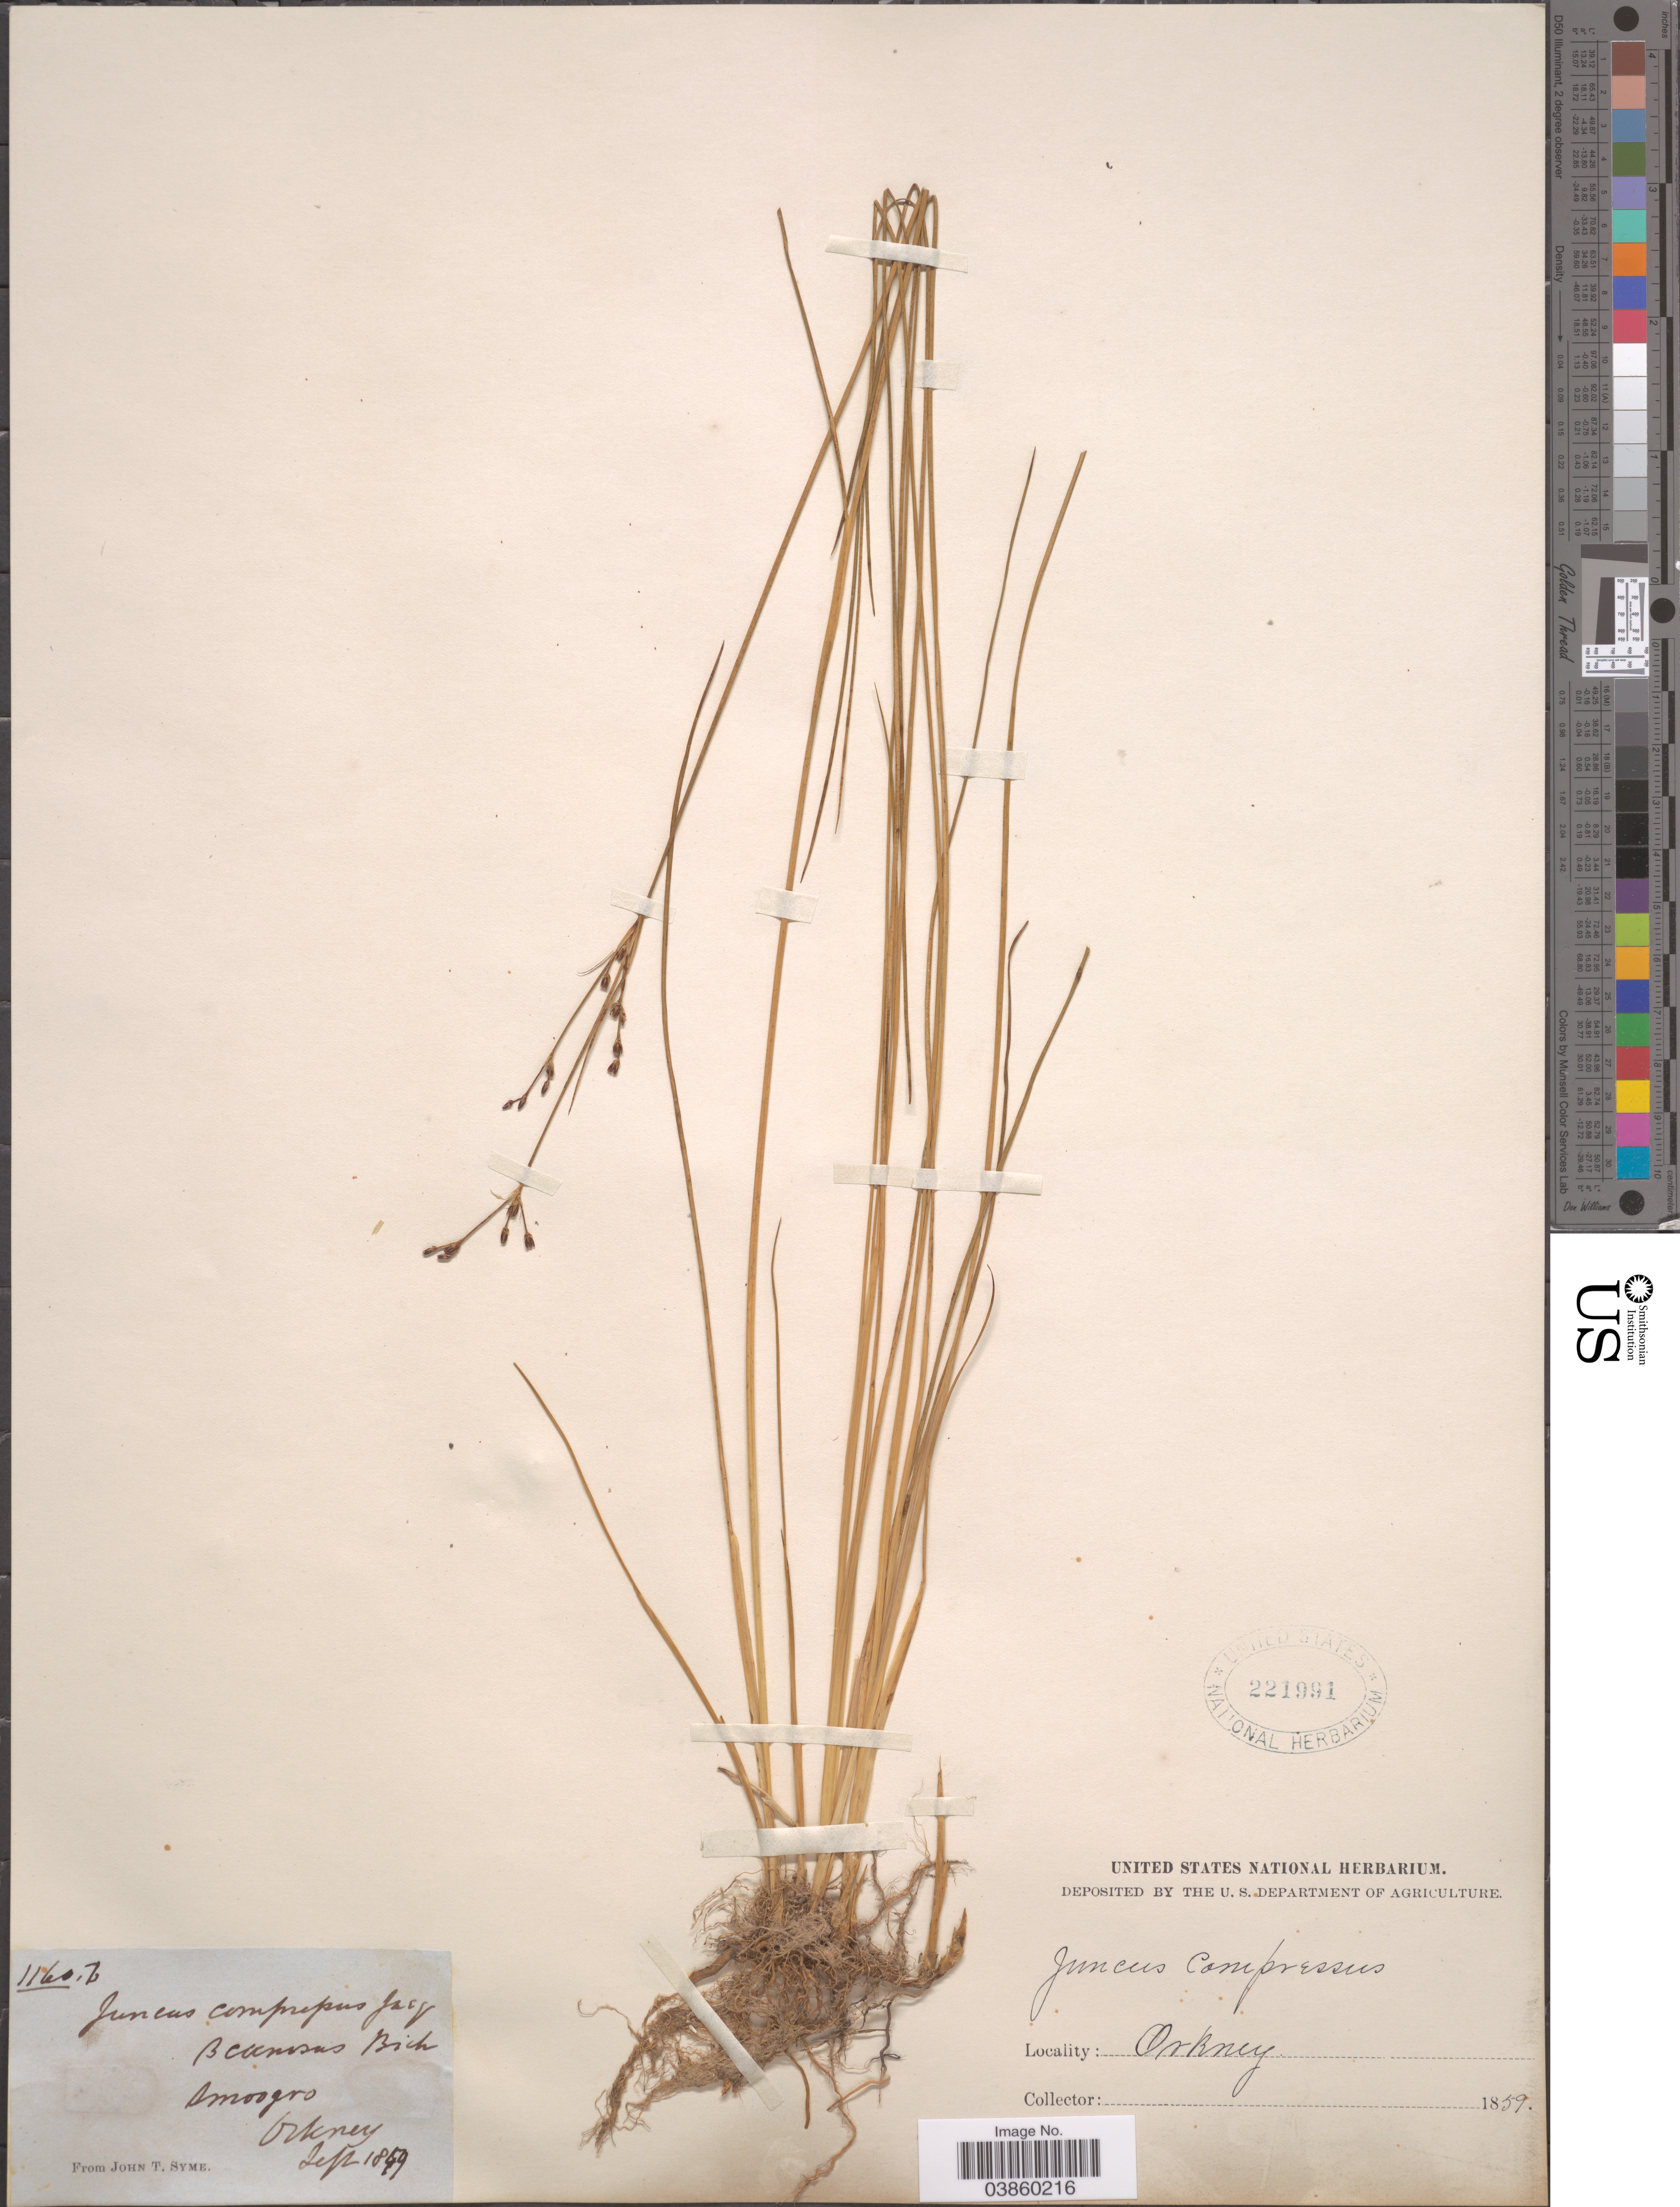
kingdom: Plantae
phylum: Tracheophyta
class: Liliopsida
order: Poales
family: Juncaceae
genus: Juncus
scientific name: Juncus compressus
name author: Jacq.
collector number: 1160 Z*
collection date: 1859-09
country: Antarctica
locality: Smoogro Orkney. [interpreted]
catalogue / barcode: US 221991